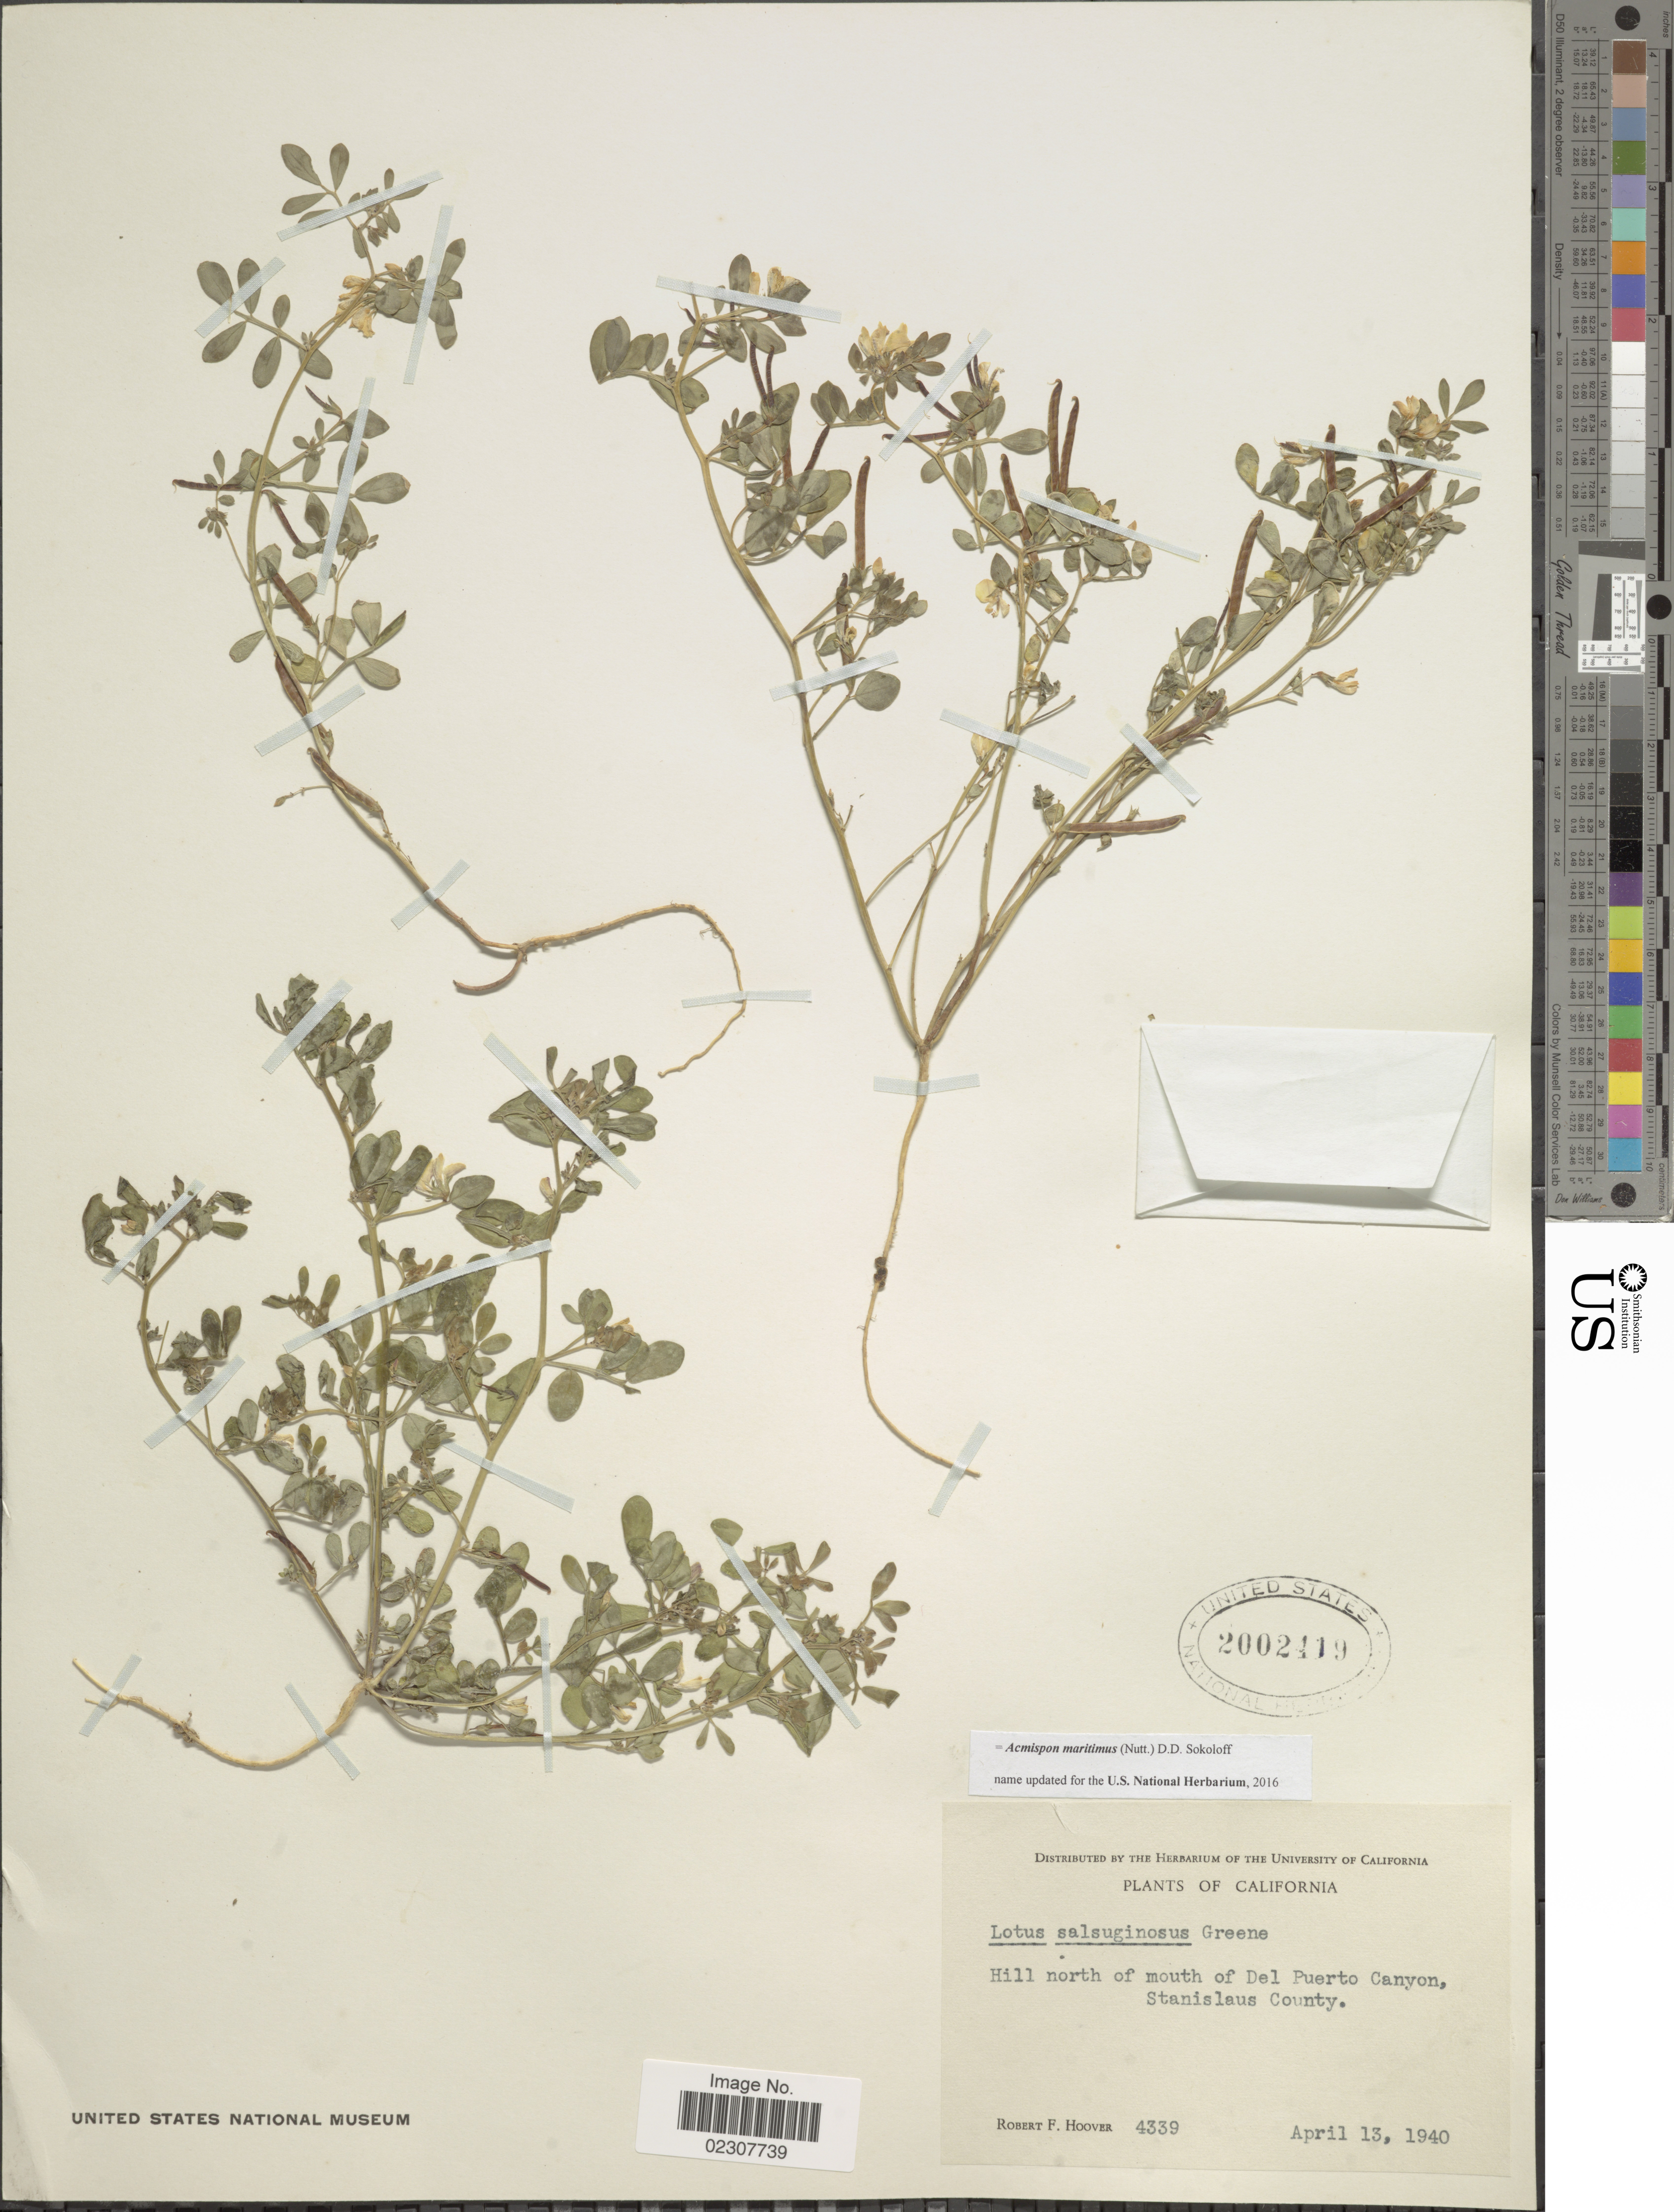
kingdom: Plantae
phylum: Tracheophyta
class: Magnoliopsida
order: Fabales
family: Fabaceae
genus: Acmispon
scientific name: Acmispon maritimus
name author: (Nutt.) D.D. Sokoloff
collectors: R. F. Hoover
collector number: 4339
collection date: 1940-04-13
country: United States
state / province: California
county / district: Stanislaus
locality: Hill north of mouth of Del Puerto Canyon, Stanislaus County.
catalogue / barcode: US 2002419